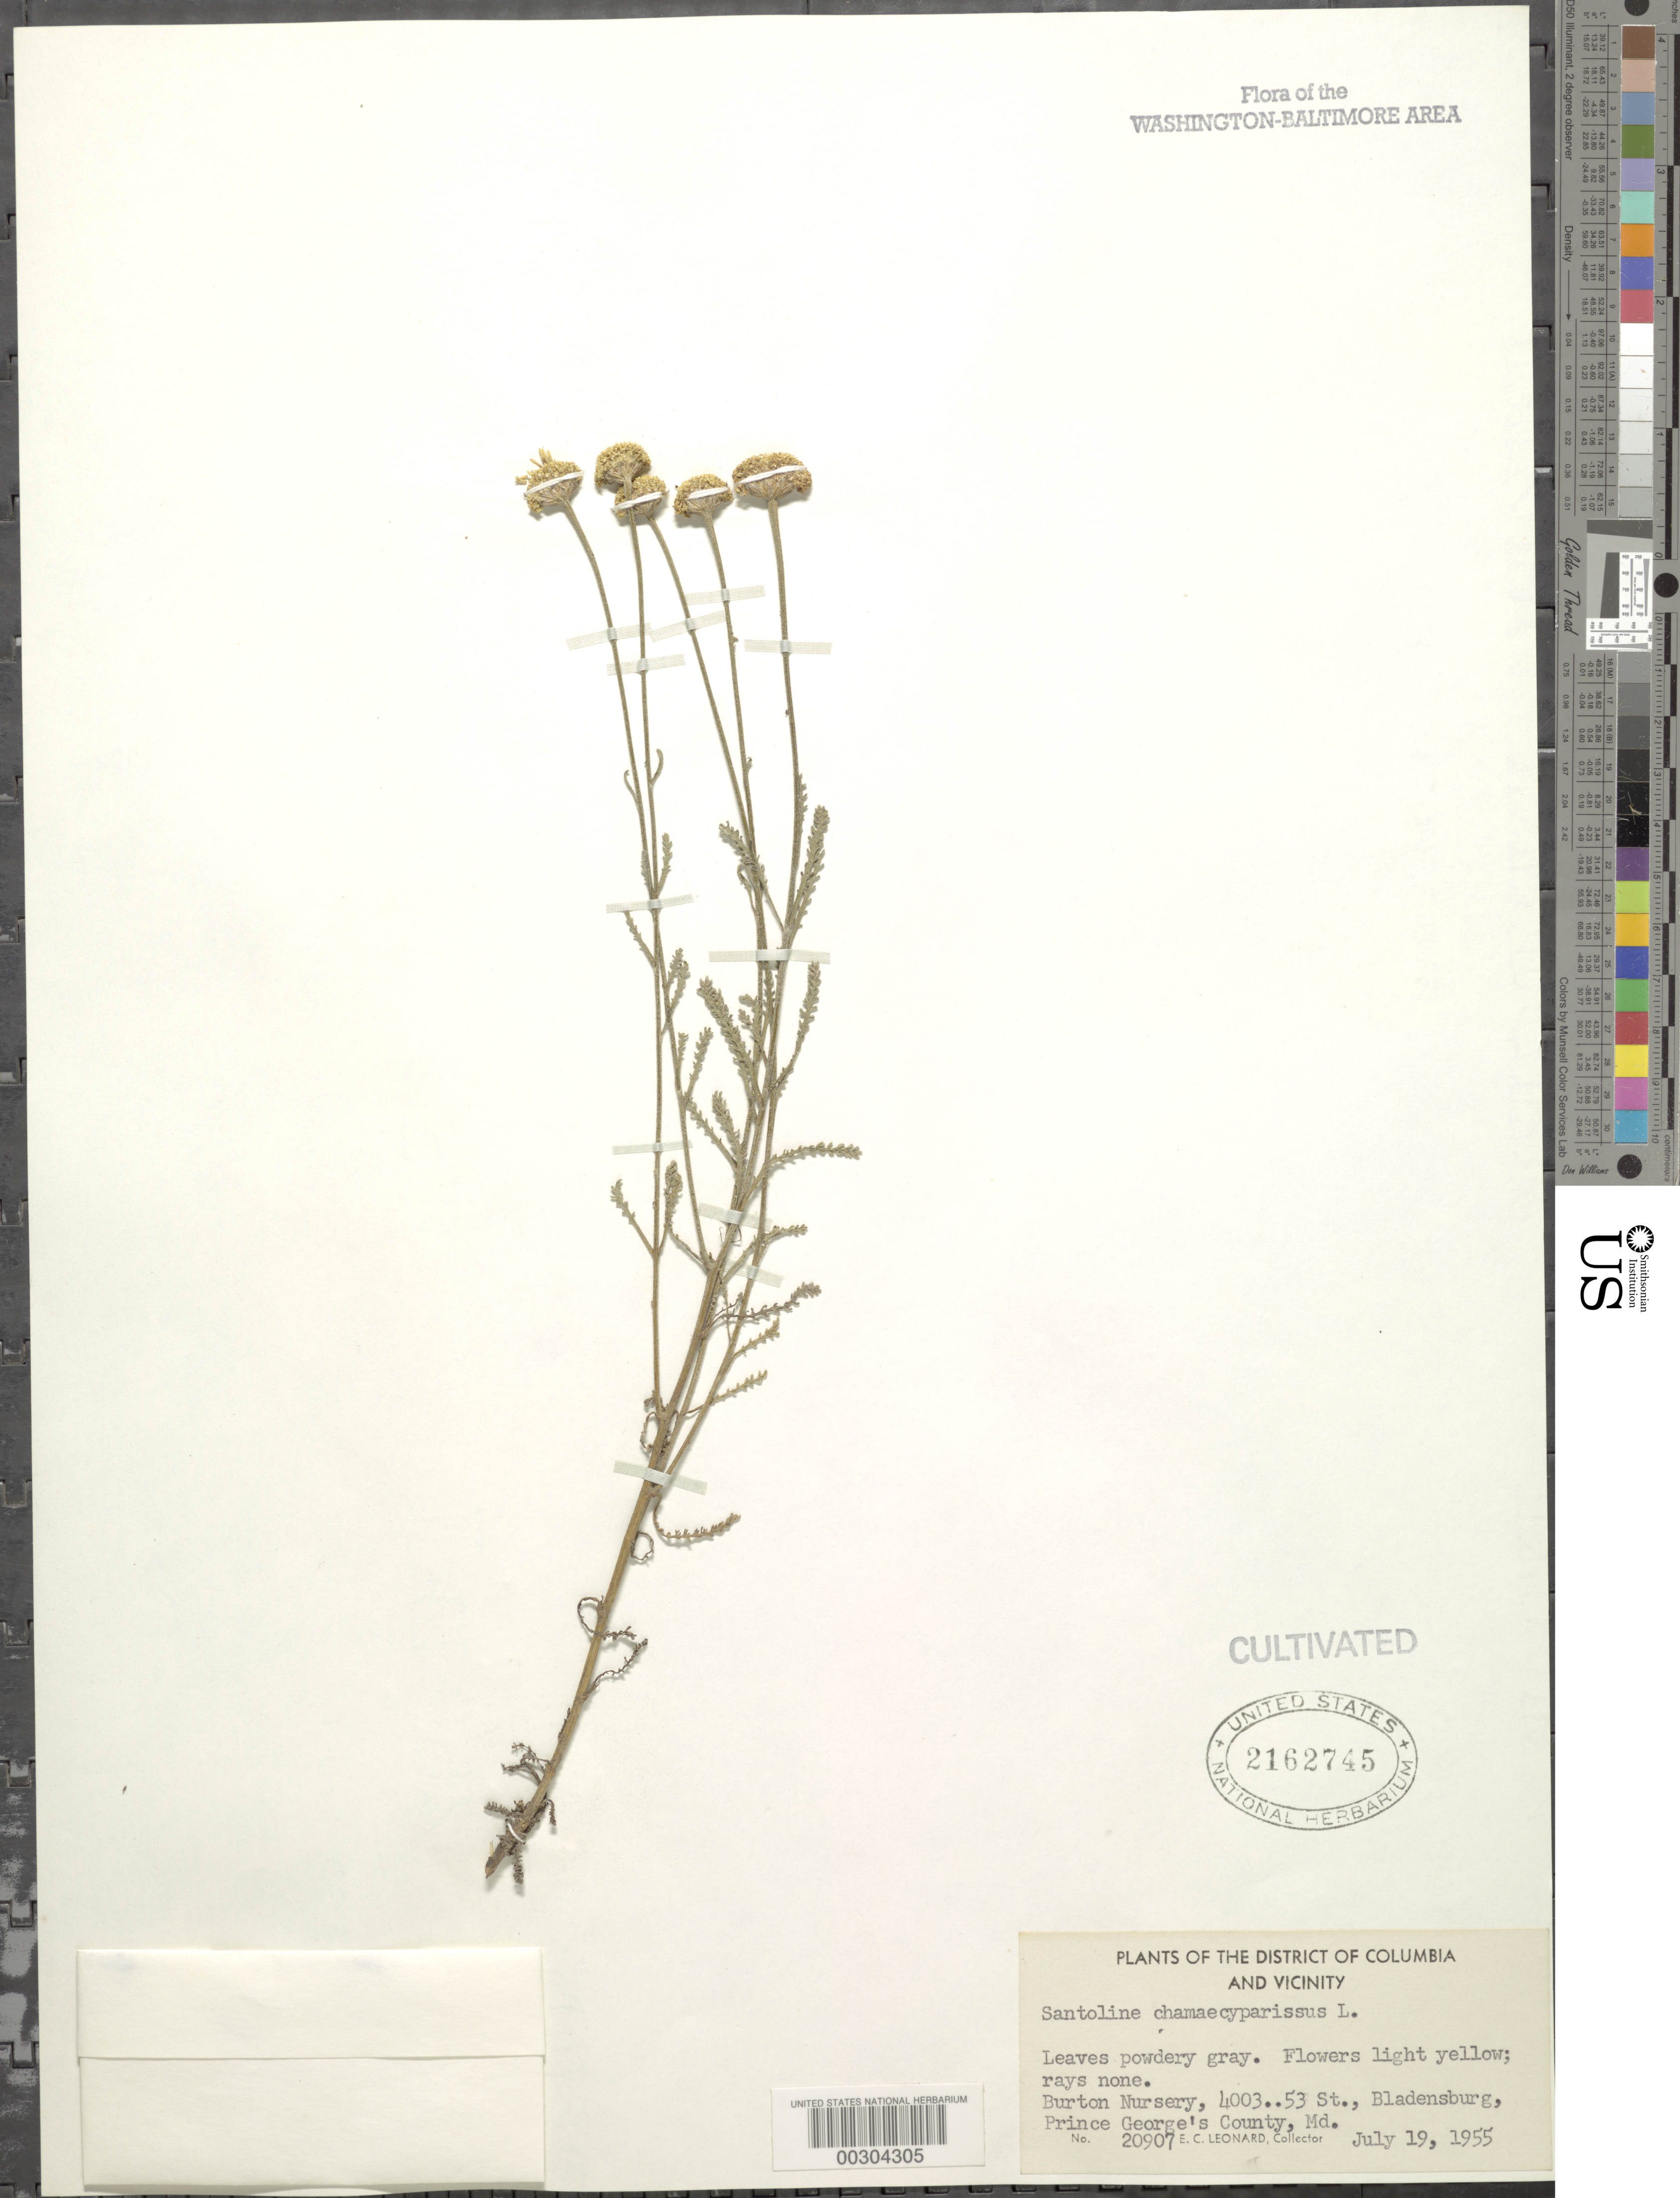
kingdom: Plantae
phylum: Tracheophyta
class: Magnoliopsida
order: Asterales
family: Asteraceae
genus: Santolina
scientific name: Santolina chamaecyparissus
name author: L.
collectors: E. C. Leonard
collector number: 20907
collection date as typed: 19 Jul 1955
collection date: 1955-07-19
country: United States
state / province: Maryland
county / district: Prince George's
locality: Bladensburg, 4003 53 St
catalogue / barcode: US 2162745